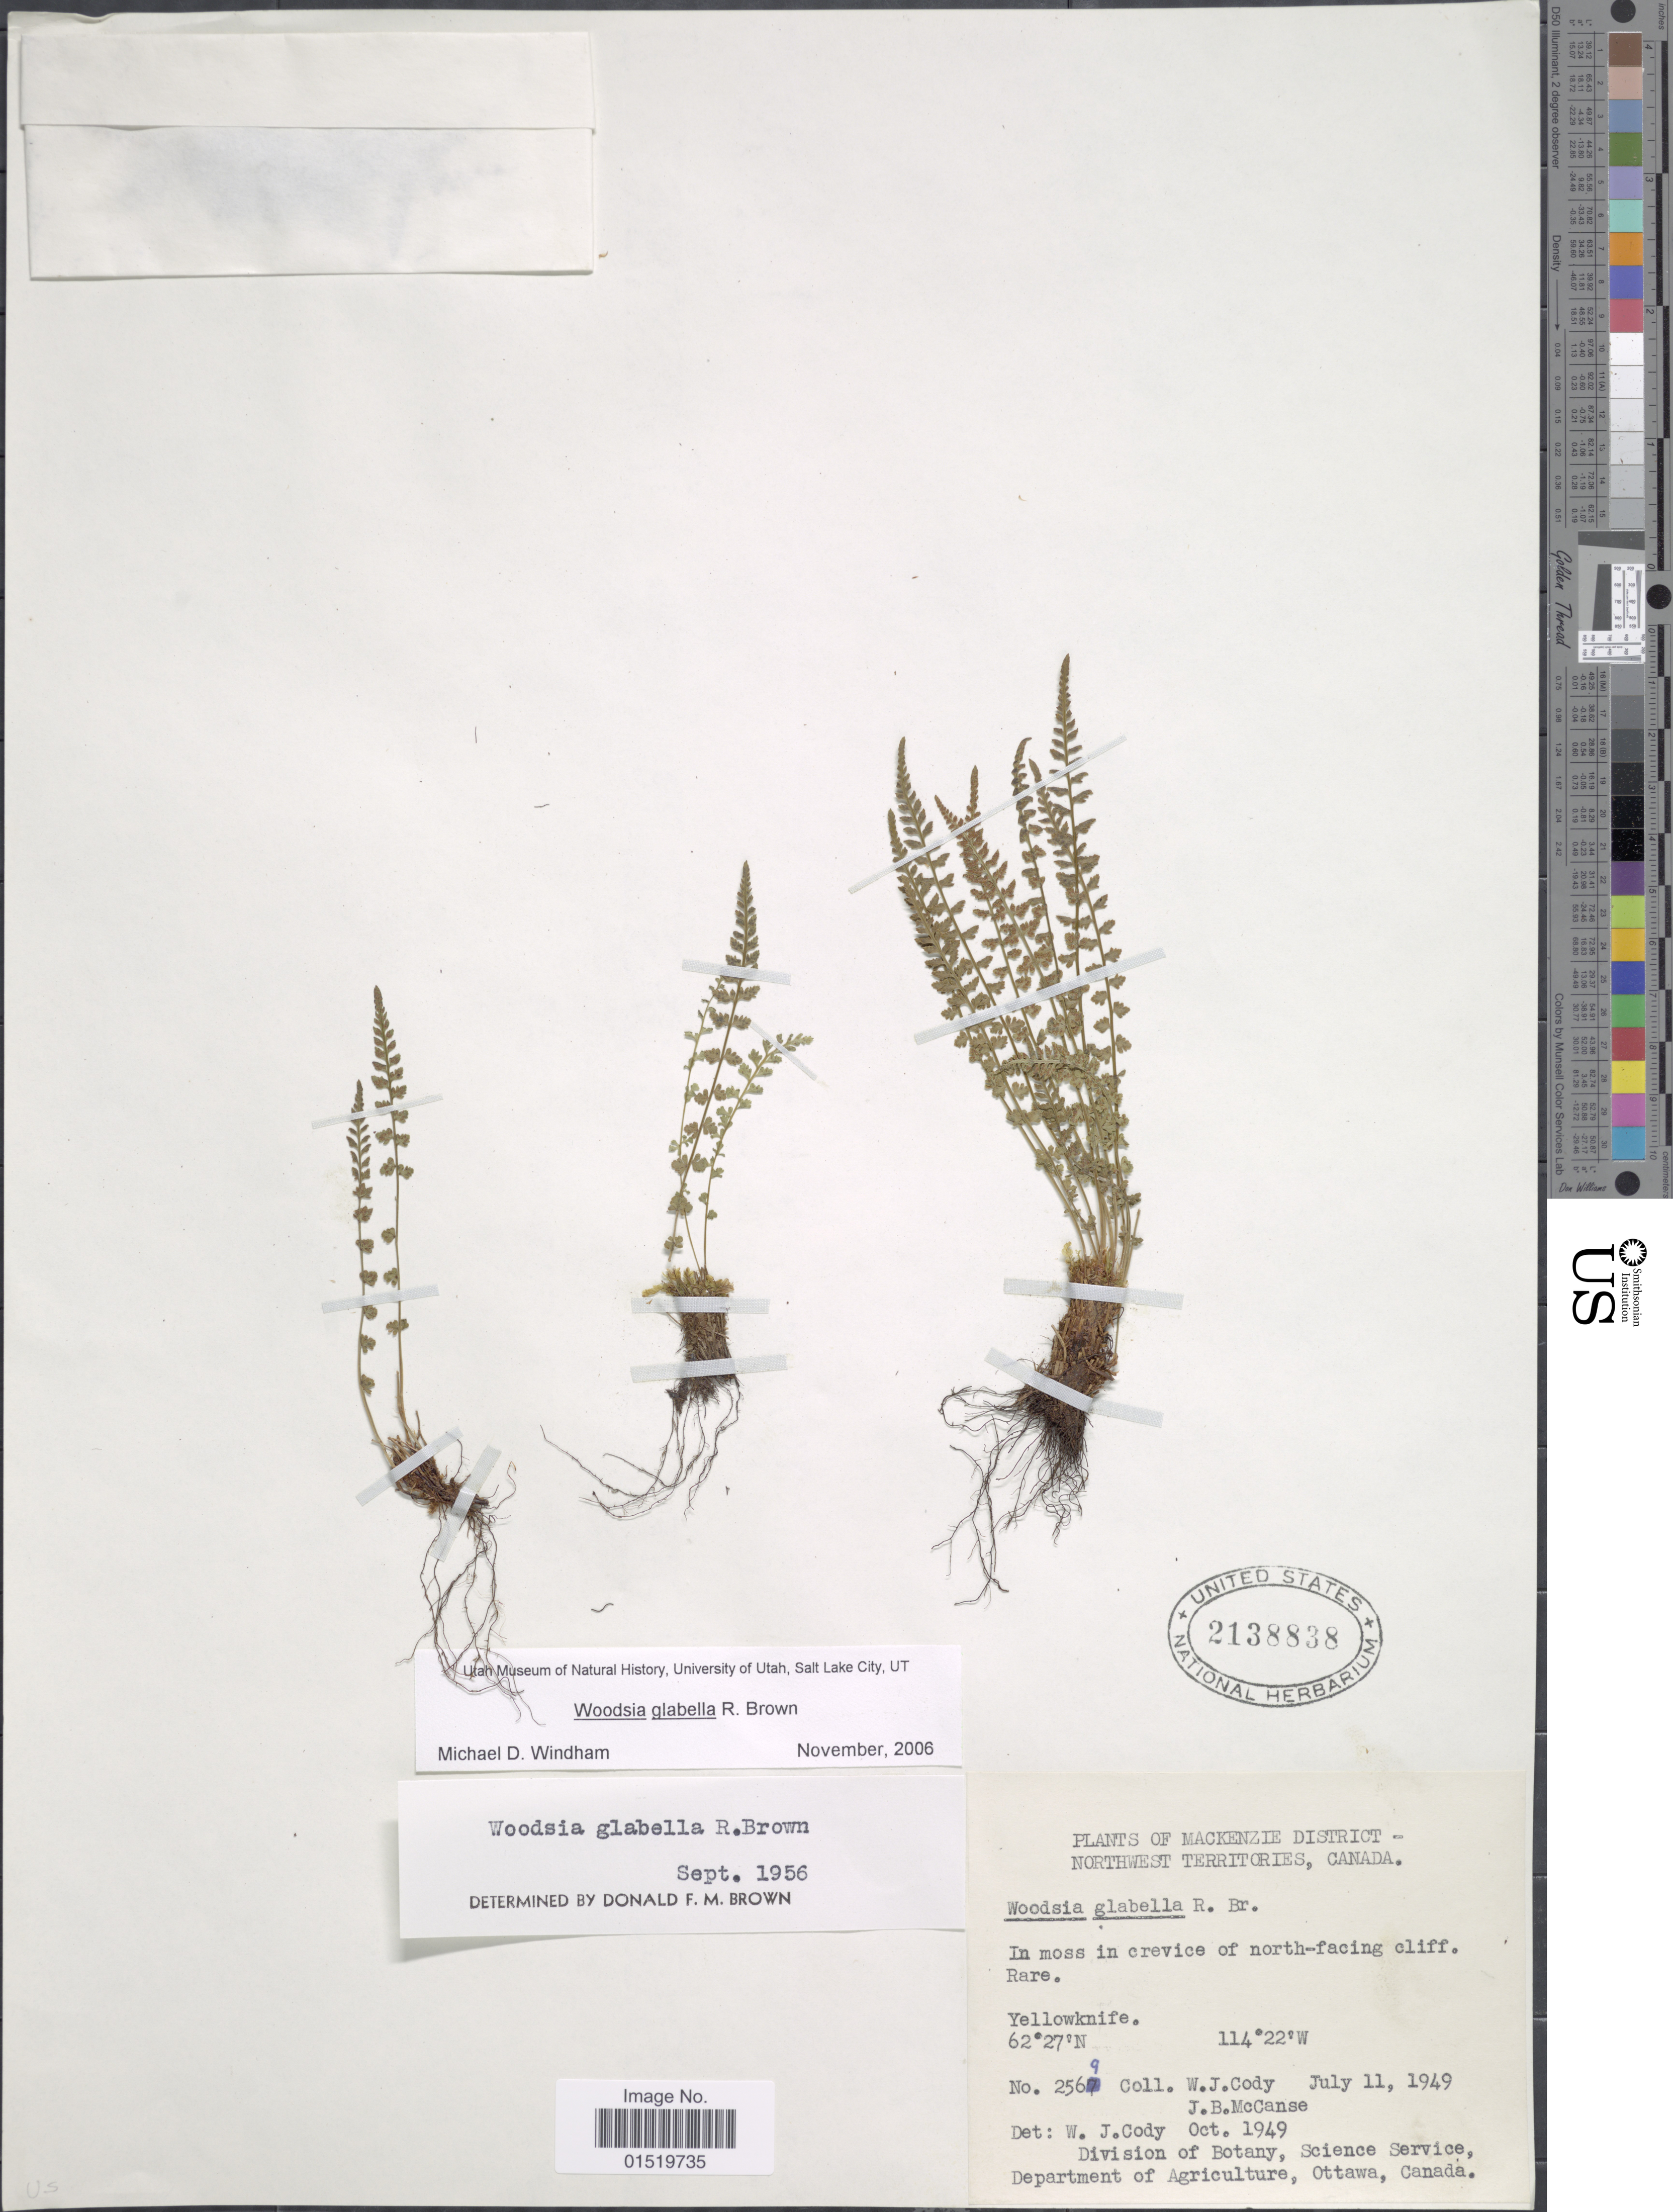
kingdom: Plantae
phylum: Tracheophyta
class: Polypodiopsida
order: Polypodiales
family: Woodsiaceae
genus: Woodsia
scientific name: Woodsia glabella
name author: R. Br.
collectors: W. Cody & J. McCanse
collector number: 2569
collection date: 1949-07-11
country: Canada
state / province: Northwest Territories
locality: Mackenzie District, In moss in crevices of north-facing cliff. Yellowknife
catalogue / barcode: US 2138838